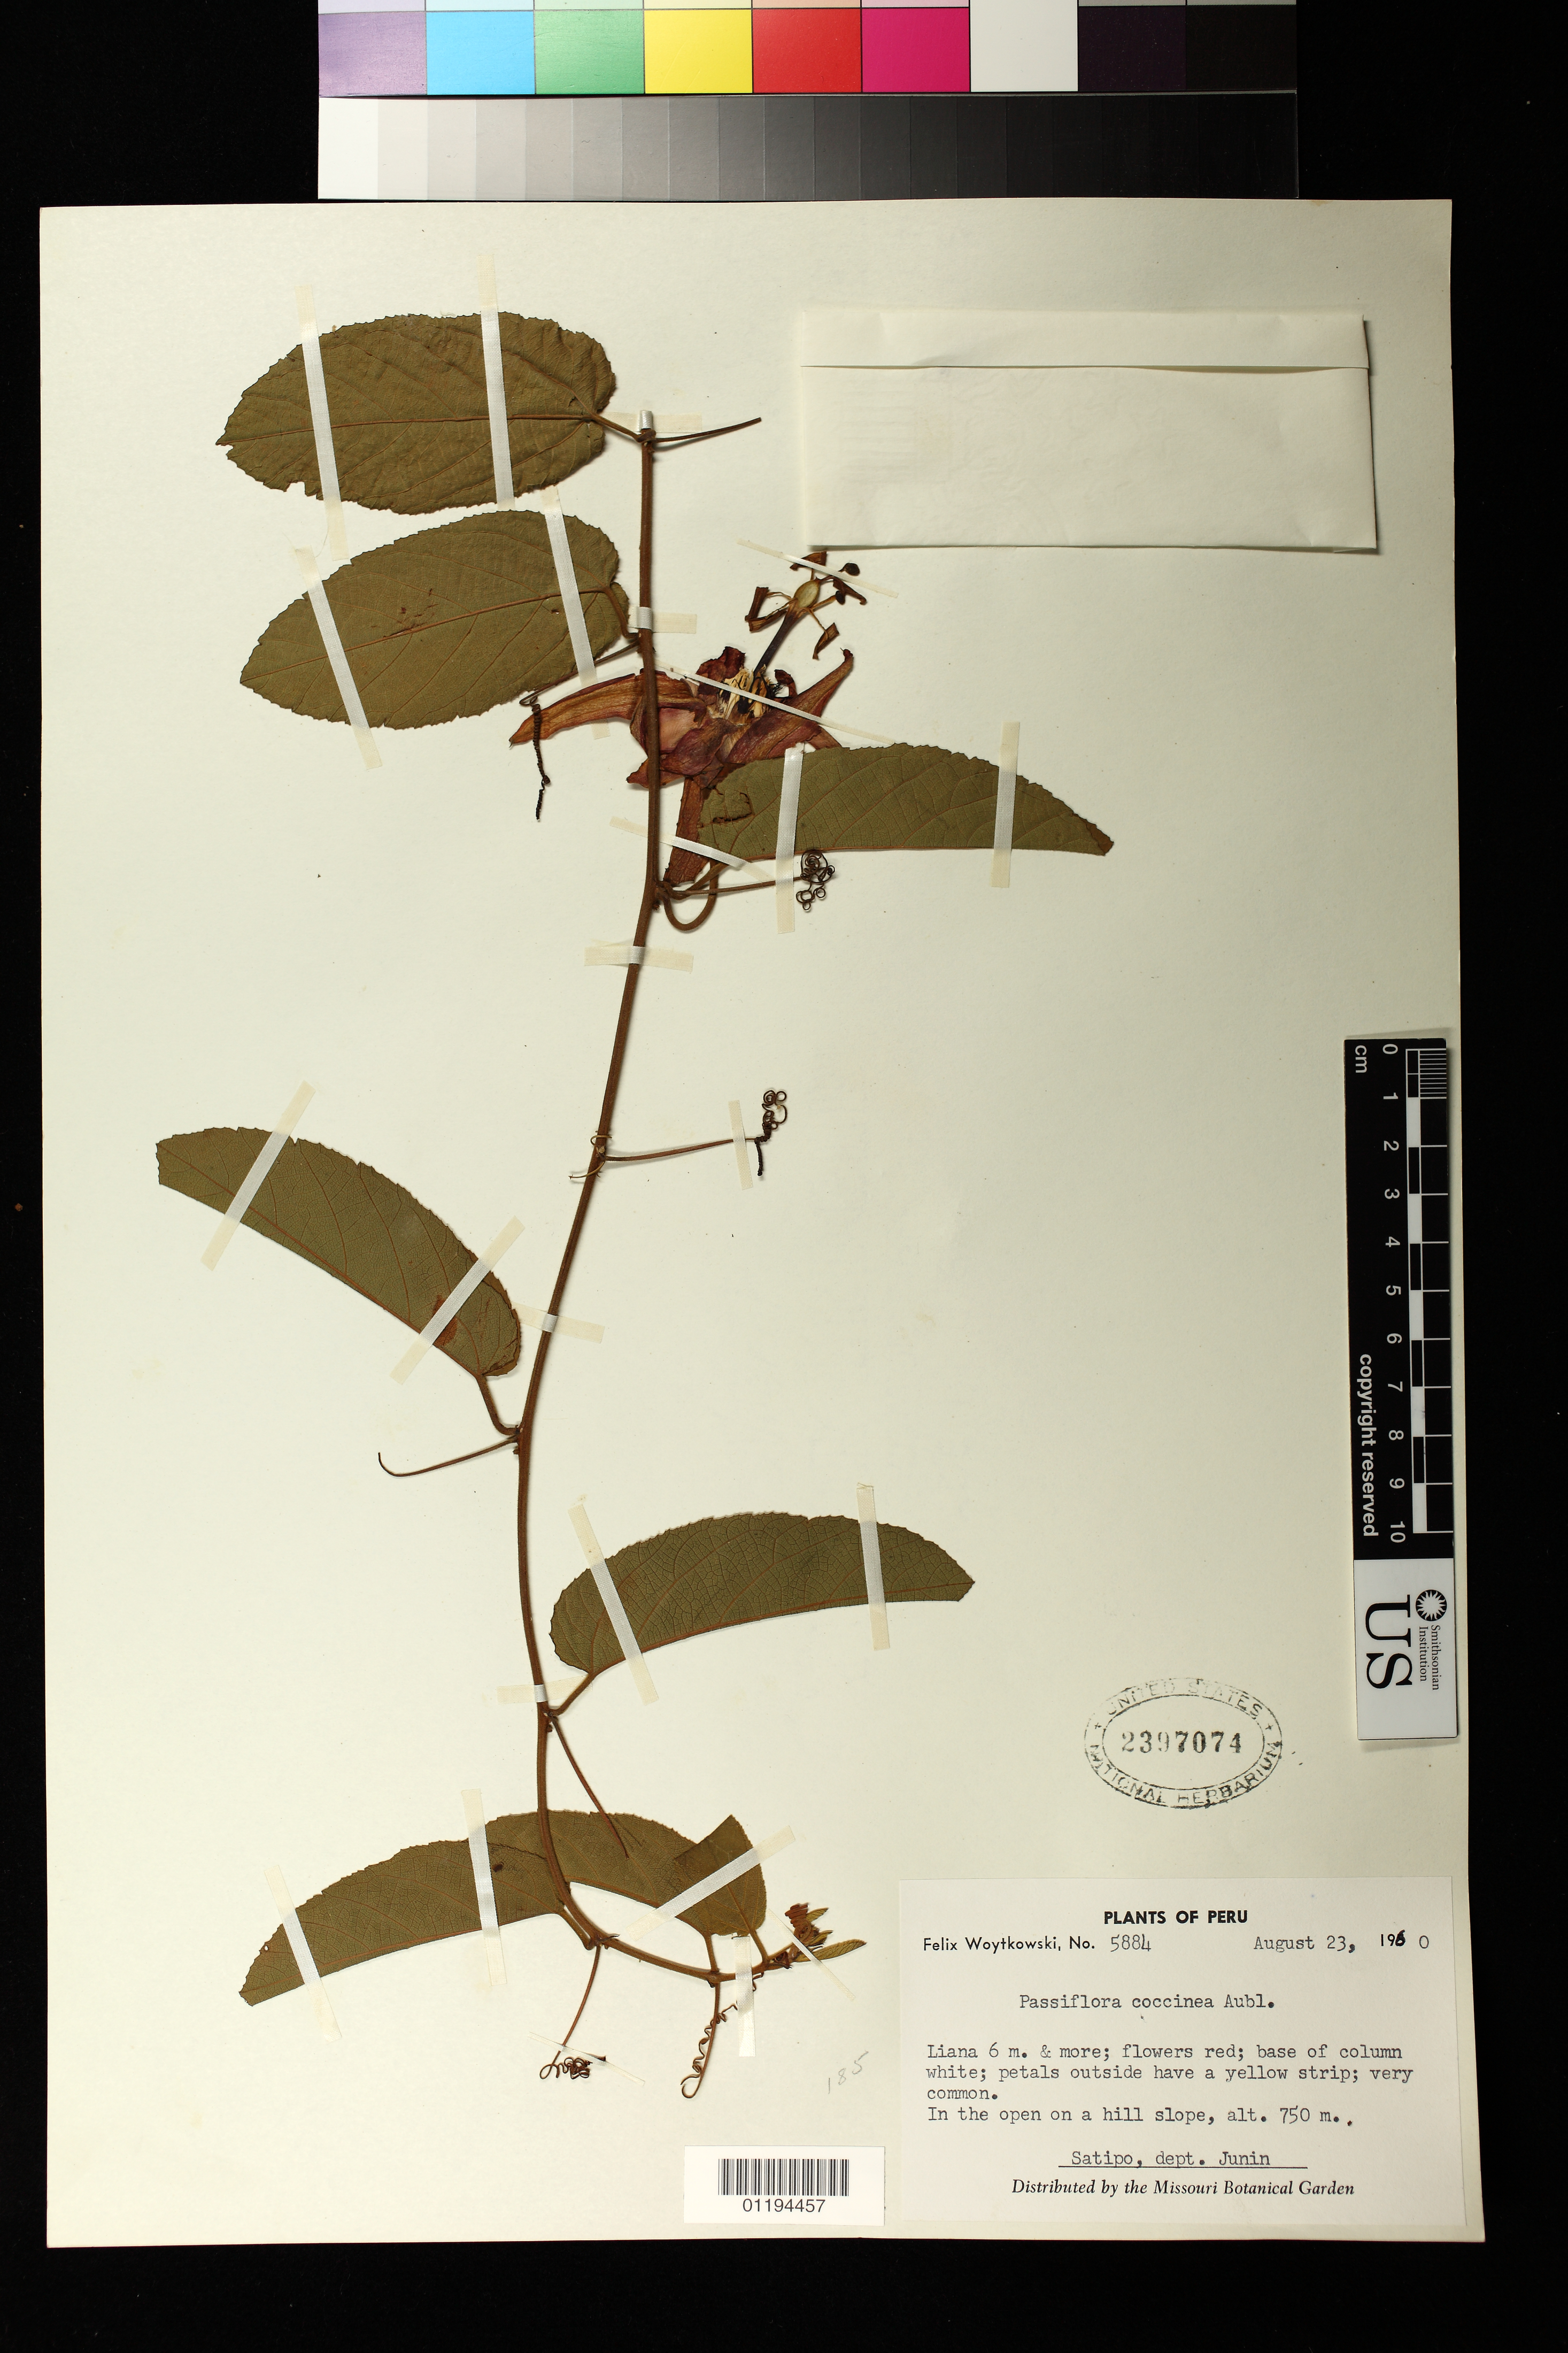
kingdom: Plantae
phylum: Tracheophyta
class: Magnoliopsida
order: Malpighiales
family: Passifloraceae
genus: Passiflora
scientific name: Passiflora coccinea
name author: Aubl.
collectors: F. Woytkowski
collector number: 5884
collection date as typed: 23 Aug 1960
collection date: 1960-08-23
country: Peru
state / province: Junín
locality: In the open on a hill slope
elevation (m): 750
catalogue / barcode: US 2397074